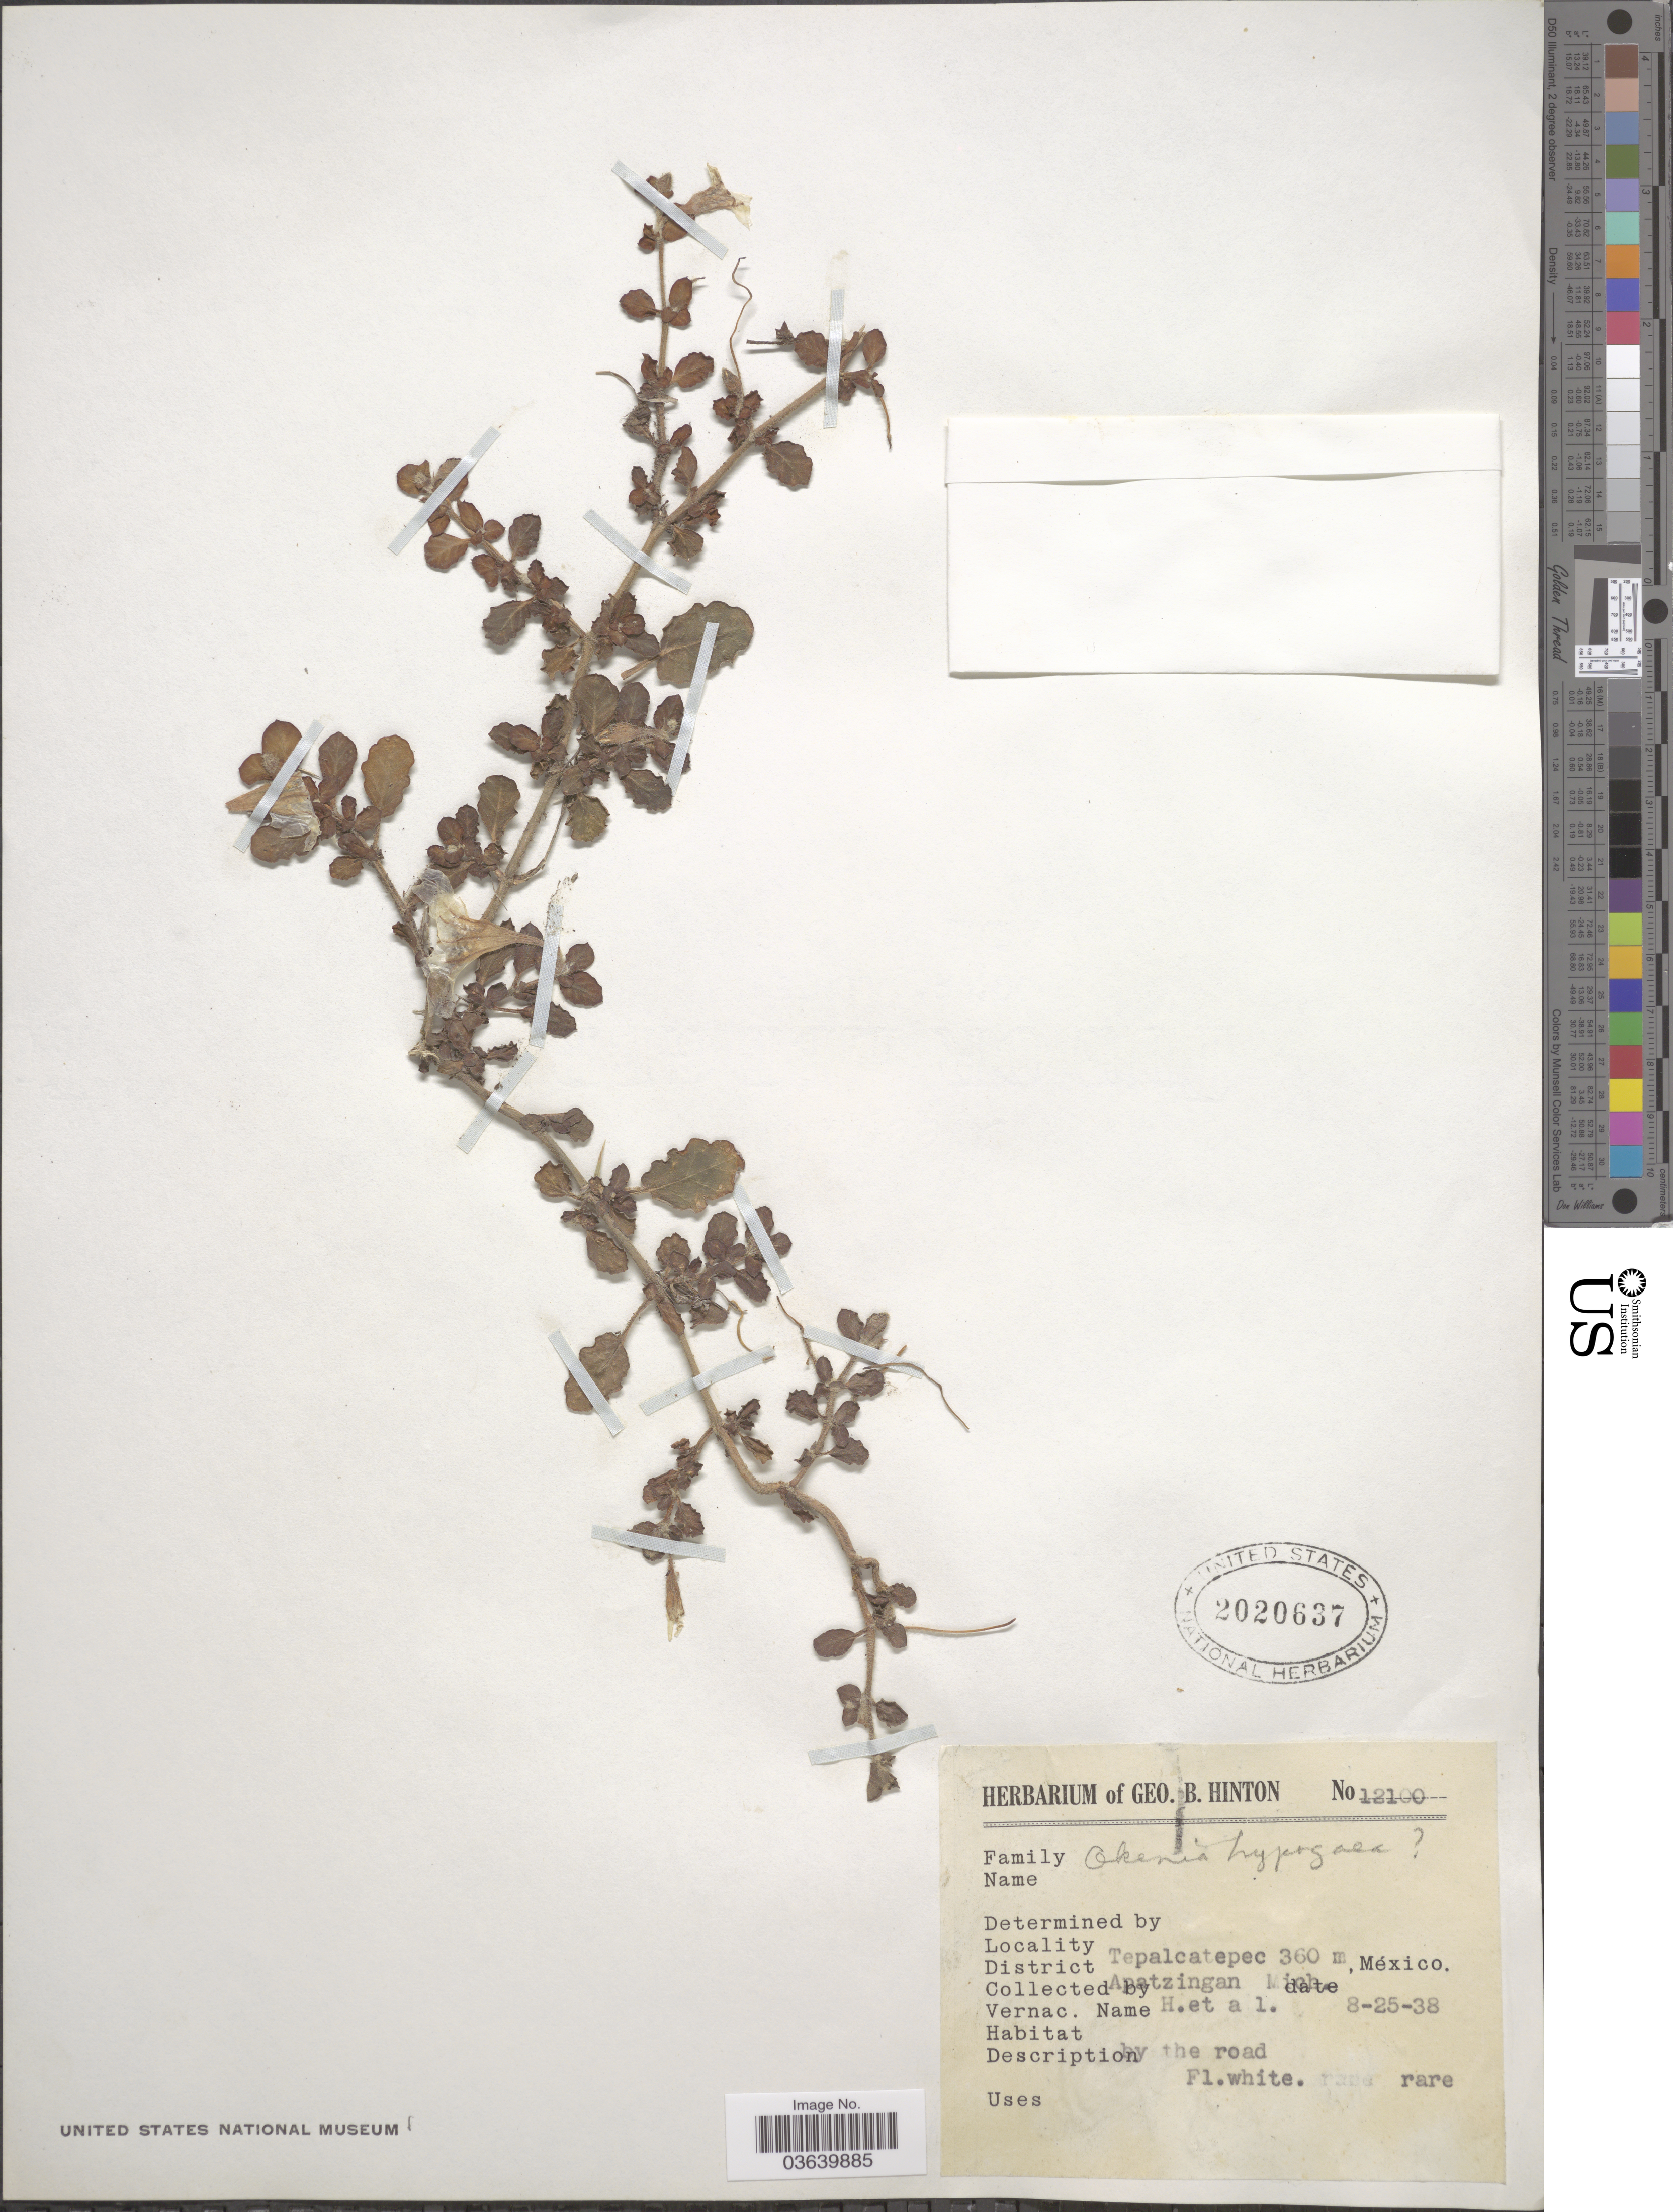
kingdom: Plantae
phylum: Tracheophyta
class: Magnoliopsida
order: Caryophyllales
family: Nyctaginaceae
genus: Okenia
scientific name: Okenia hypogaea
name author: Schltdl. & Cham.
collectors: G. B. Hinton & et al.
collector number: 12100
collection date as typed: Transcribed d/m/y: 25/8/38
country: Mexico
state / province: Michoacán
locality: Tepalcatepec. District Apatzingan.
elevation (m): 360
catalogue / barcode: US 2020637